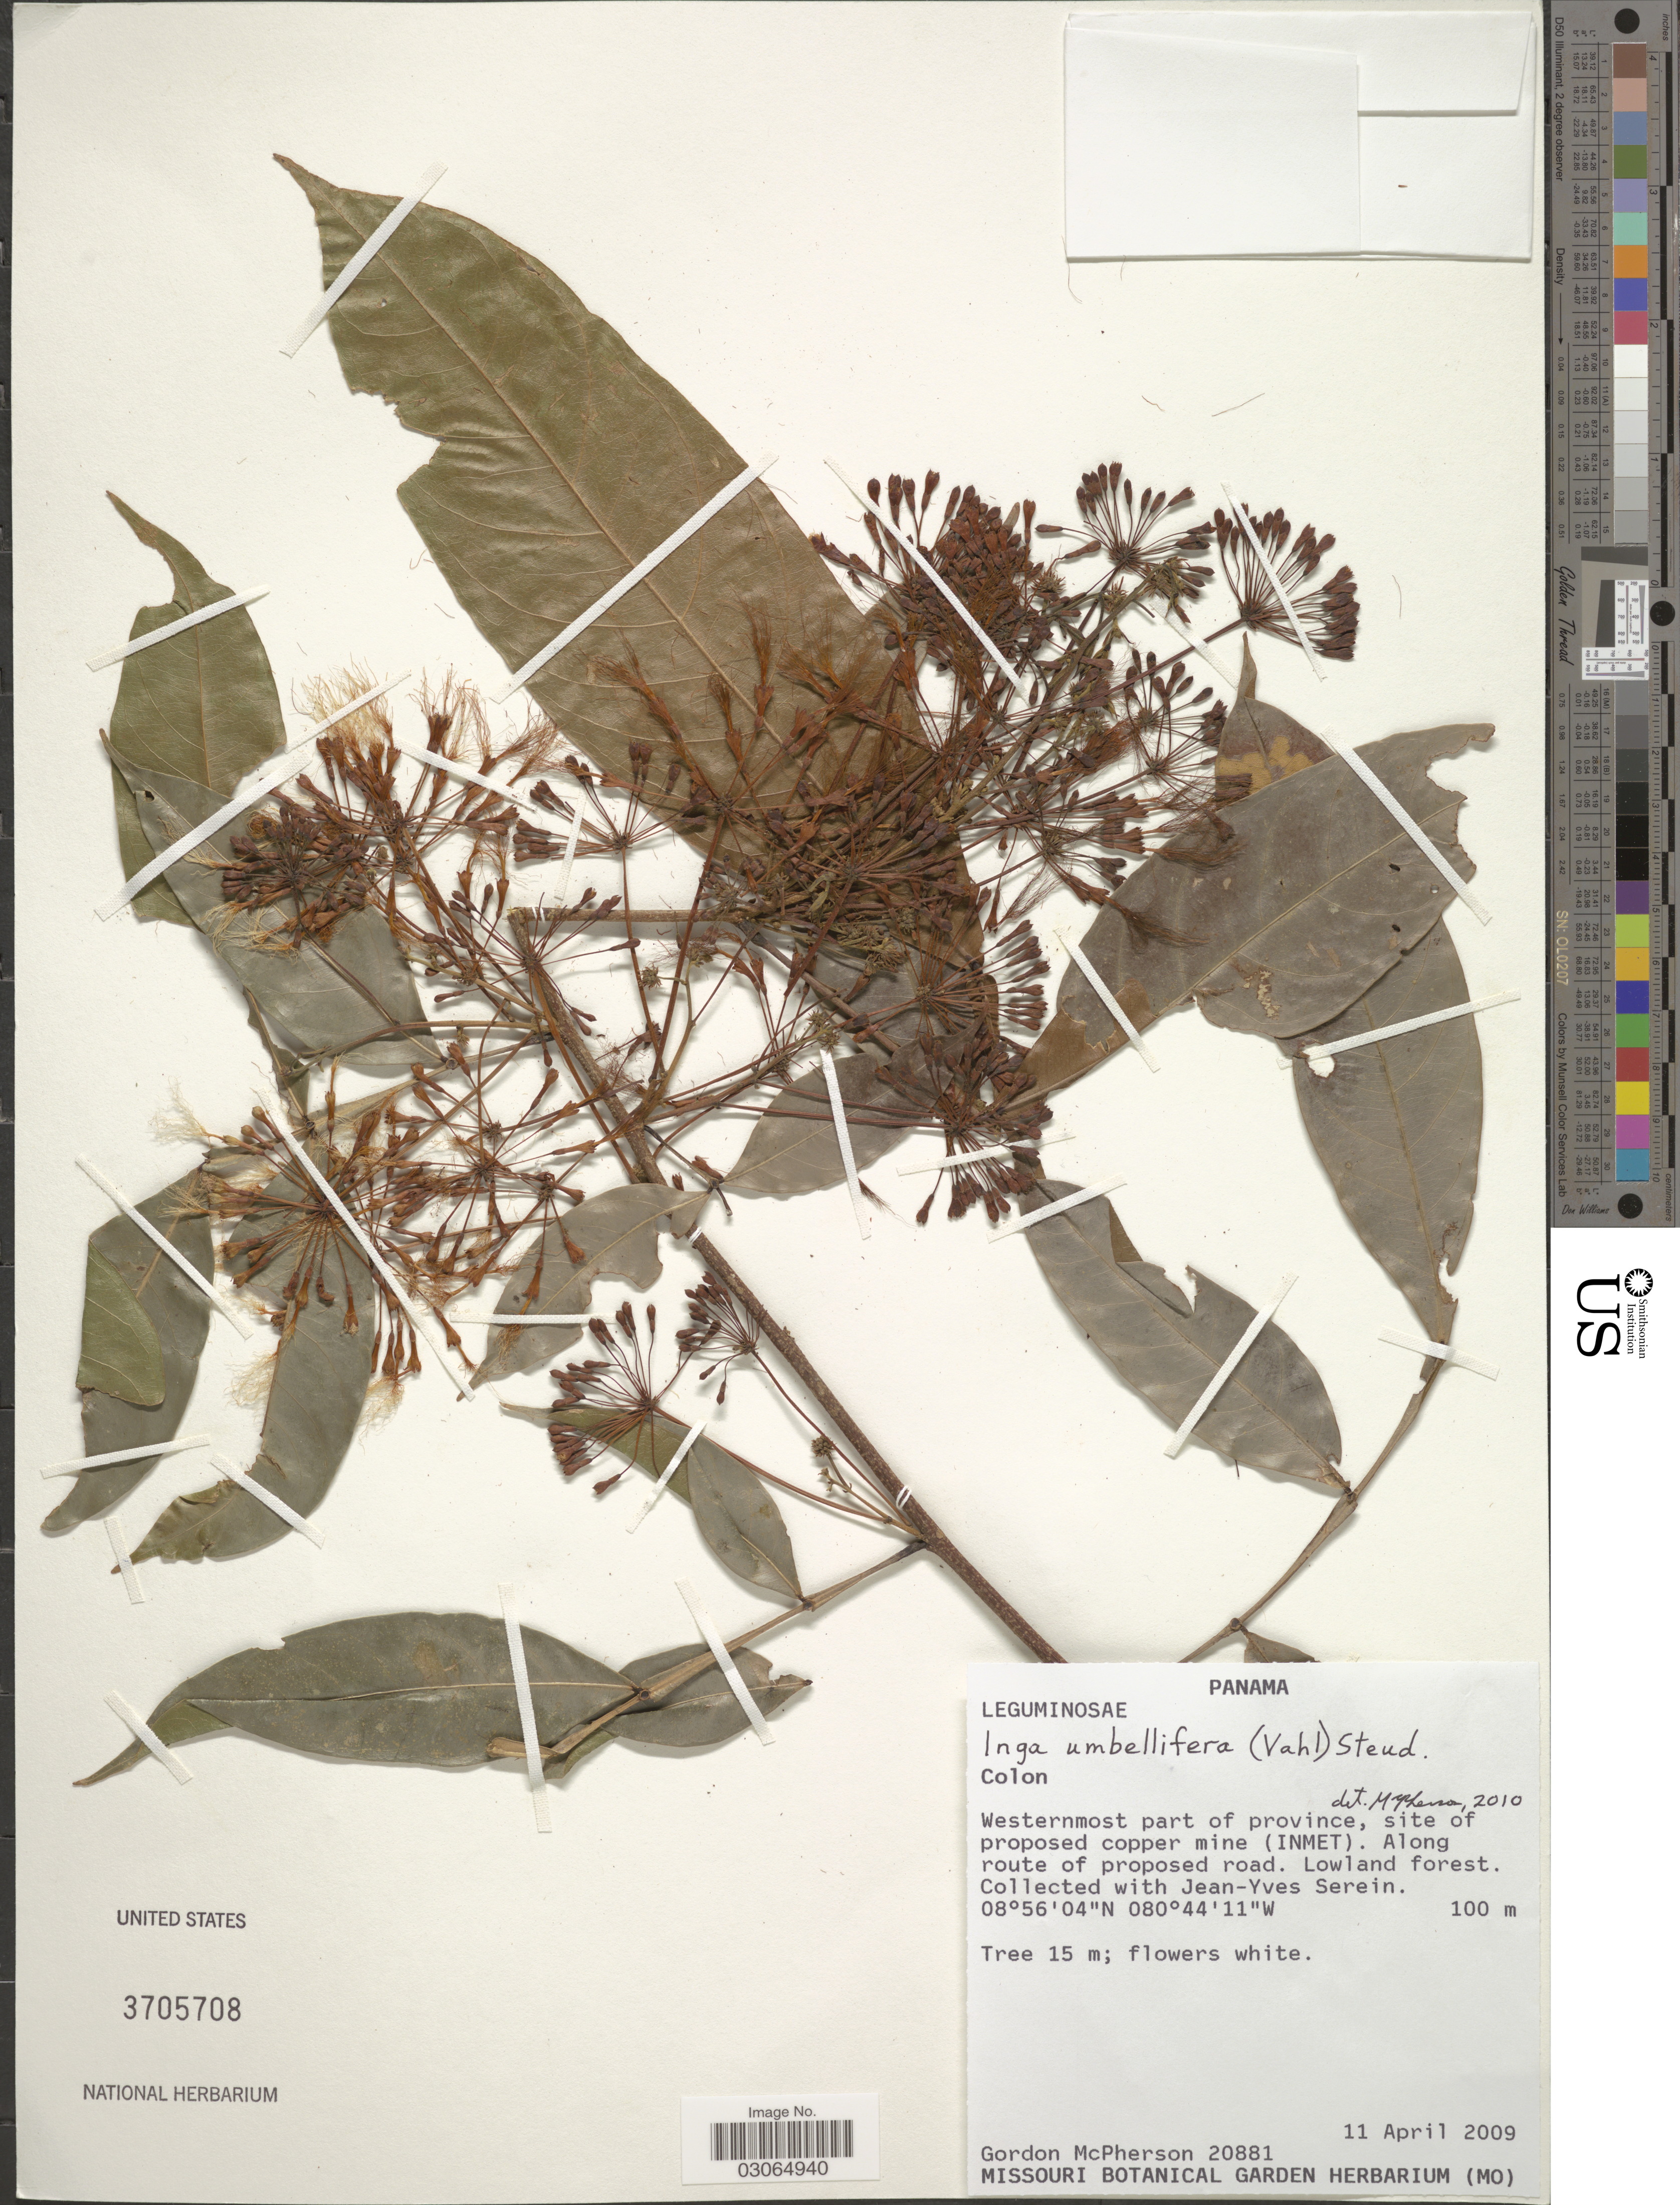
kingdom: Plantae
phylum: Tracheophyta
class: Magnoliopsida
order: Fabales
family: Fabaceae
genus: Inga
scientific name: Inga umbellifera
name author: (Vahl) Steud. ex DC.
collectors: G. McPherson & J. Serein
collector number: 20881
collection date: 2009-04-11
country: Panama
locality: Westernmost part of province, site of proposed copper mine (INMET). Along route of proposed road.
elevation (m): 100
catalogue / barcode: US 3705708